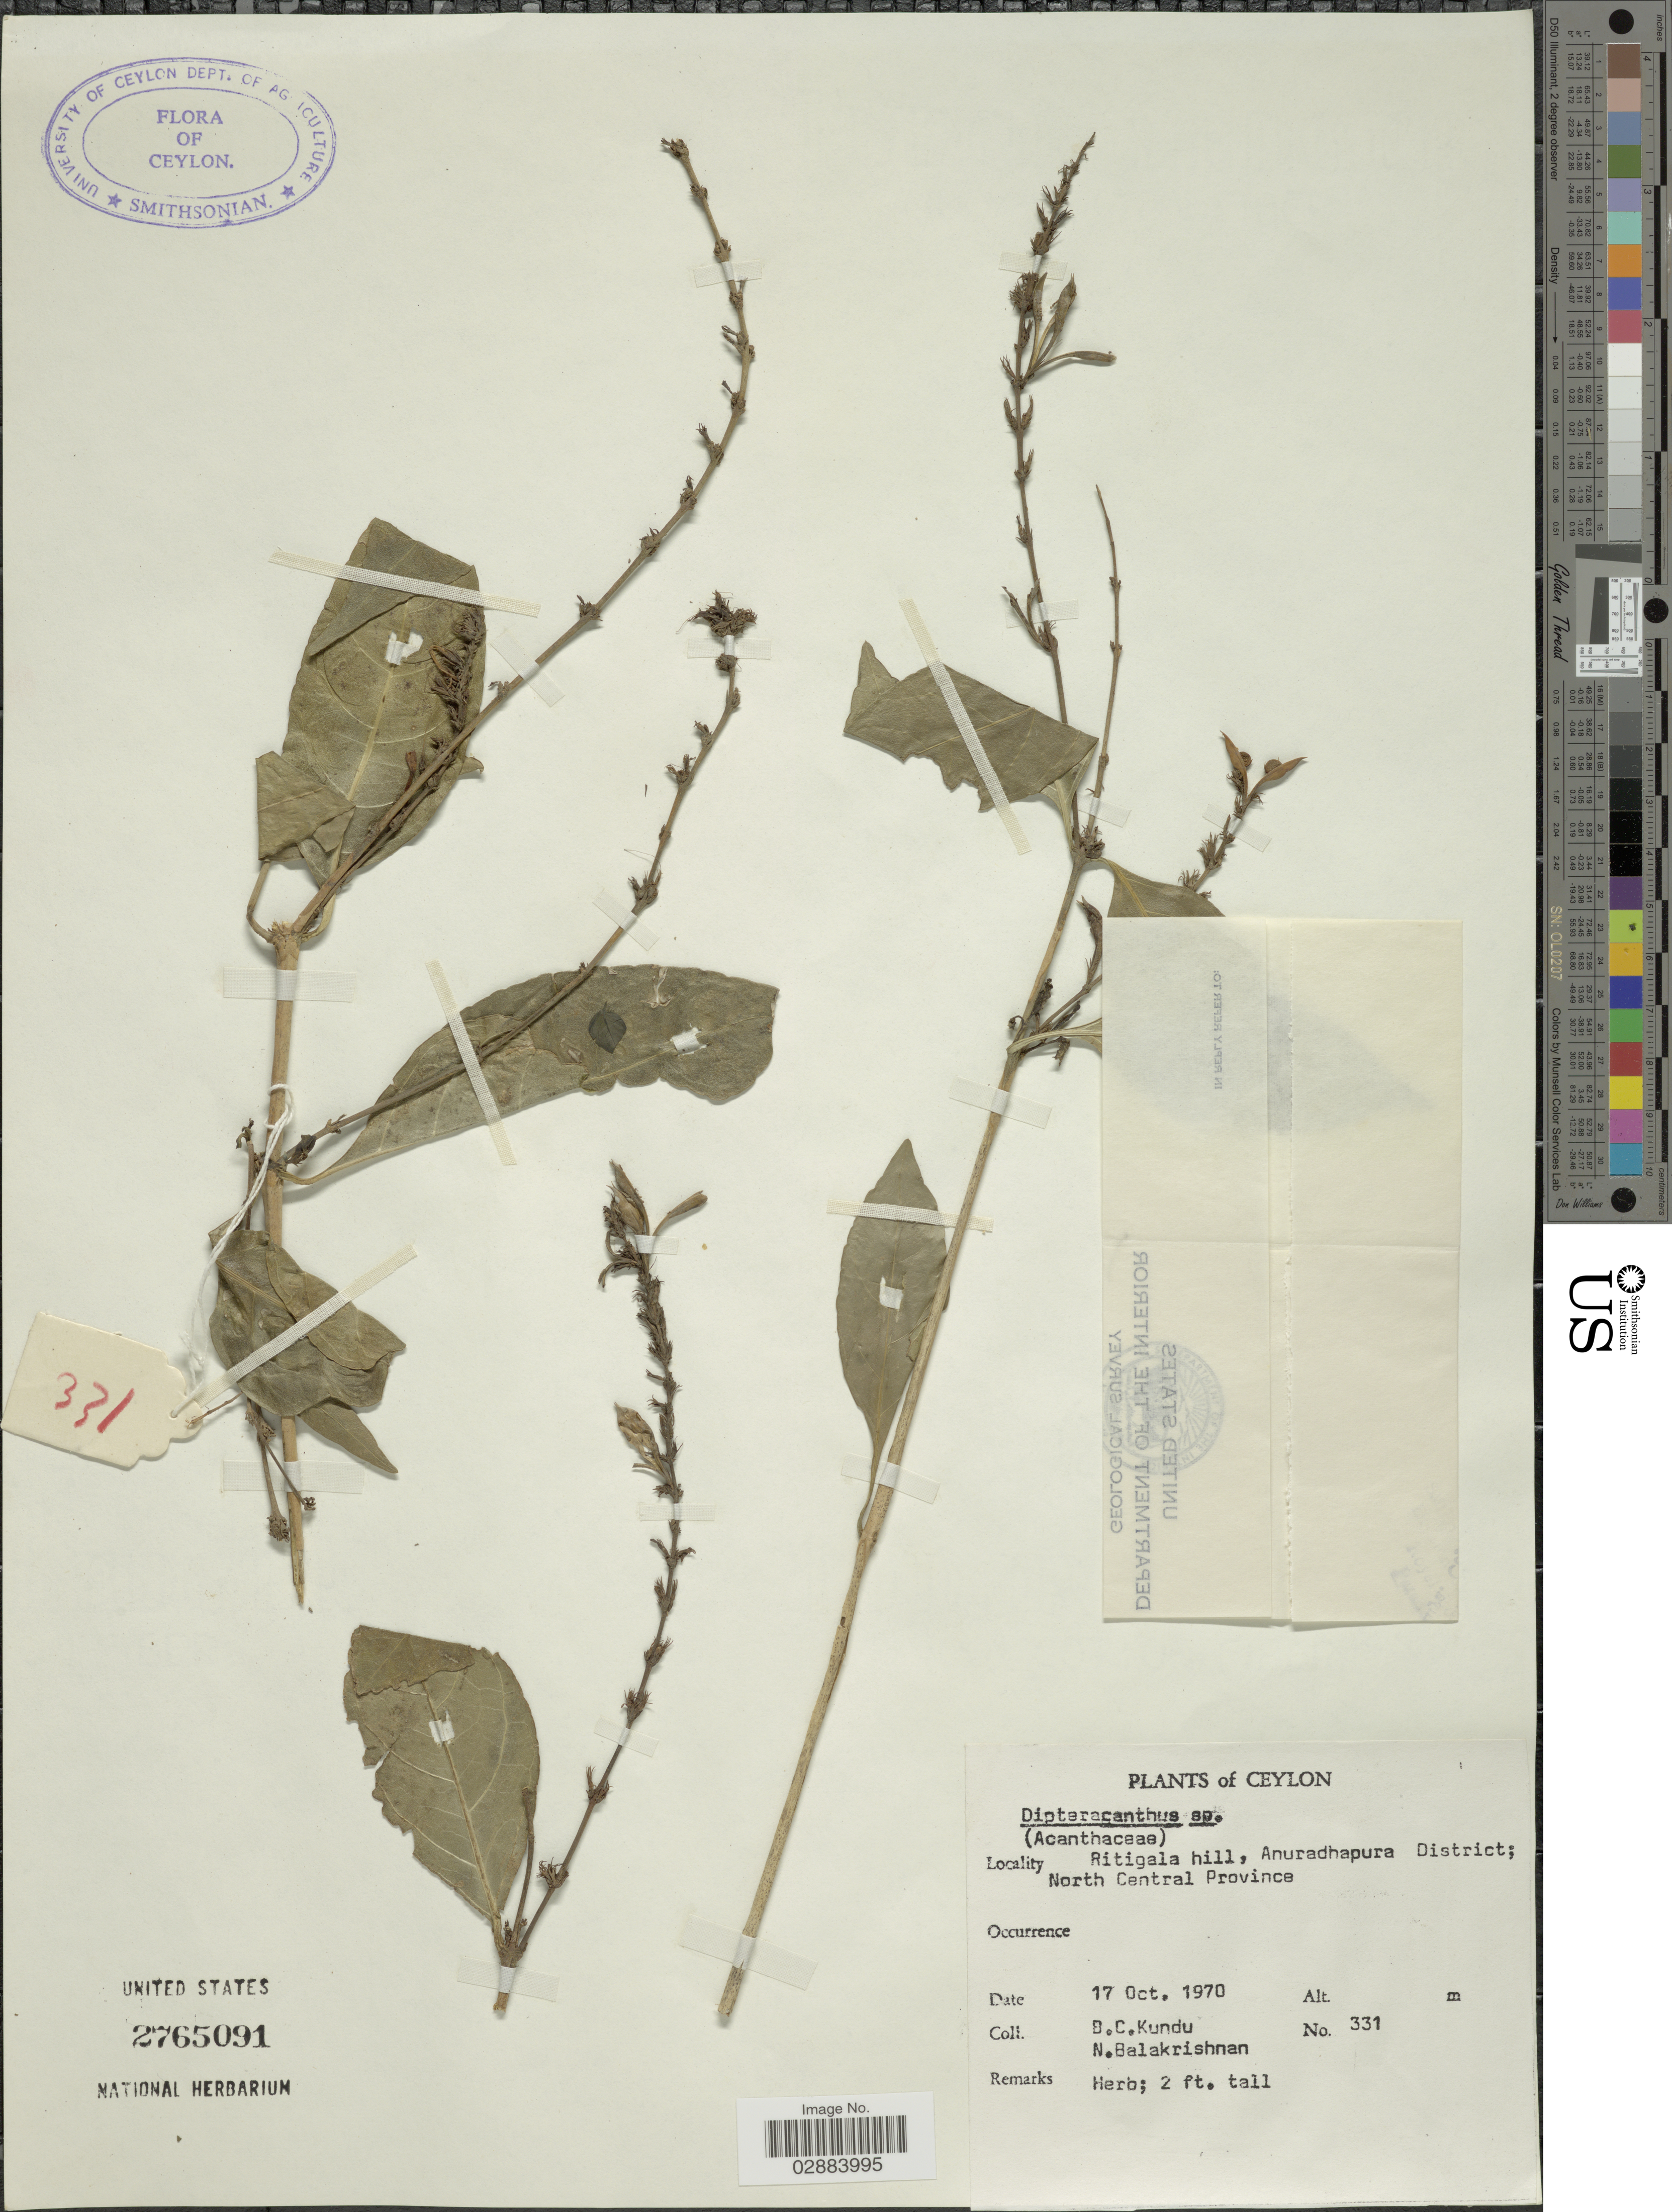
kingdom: Plantae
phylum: Tracheophyta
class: Magnoliopsida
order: Lamiales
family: Acanthaceae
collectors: B. C. Kundu & N. Balakrishnan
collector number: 331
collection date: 1970-10-17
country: Sri Lanka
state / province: North Central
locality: Ceylon. Ritigala Hill, Anuradhapura District; North Central Province.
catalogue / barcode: US 2765091